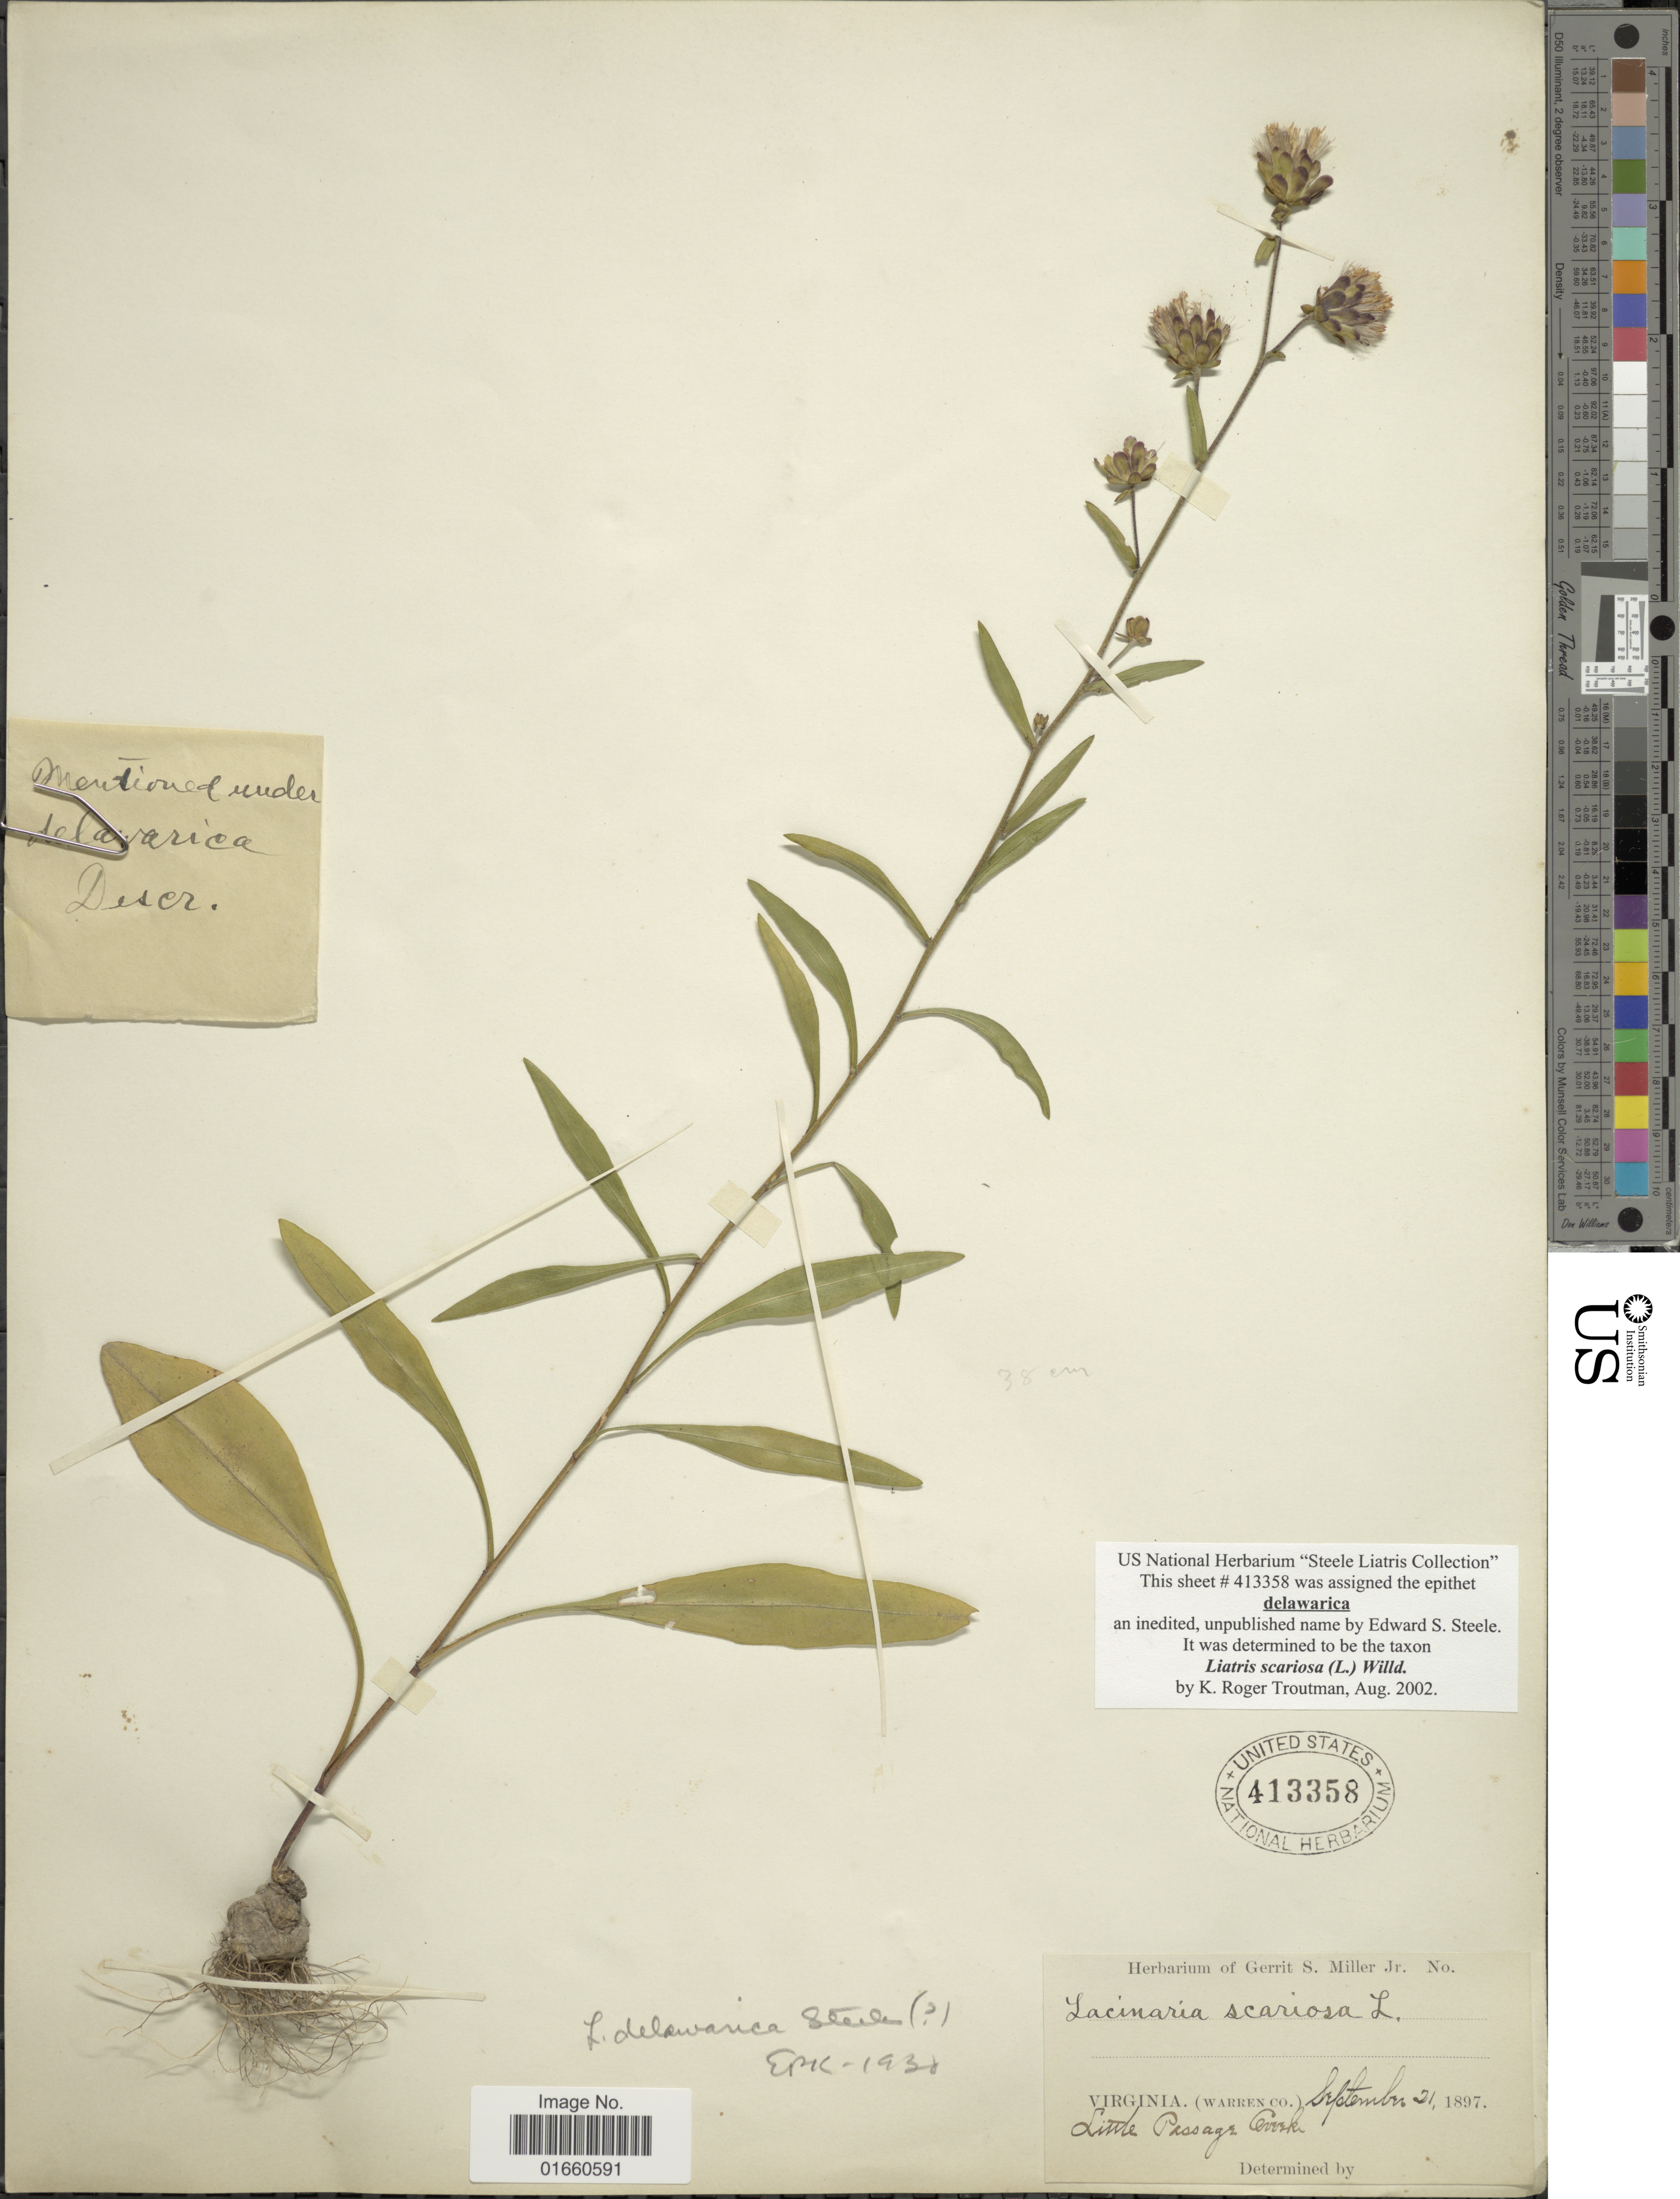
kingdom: Plantae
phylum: Tracheophyta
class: Magnoliopsida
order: Asterales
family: Asteraceae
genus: Liatris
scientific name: Liatris scariosa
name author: (L.) Willd.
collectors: ex herb. Gerrit S. Miller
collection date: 1897-09-21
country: United States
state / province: Virginia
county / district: Warren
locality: Little Passage Creek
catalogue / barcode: US 413358